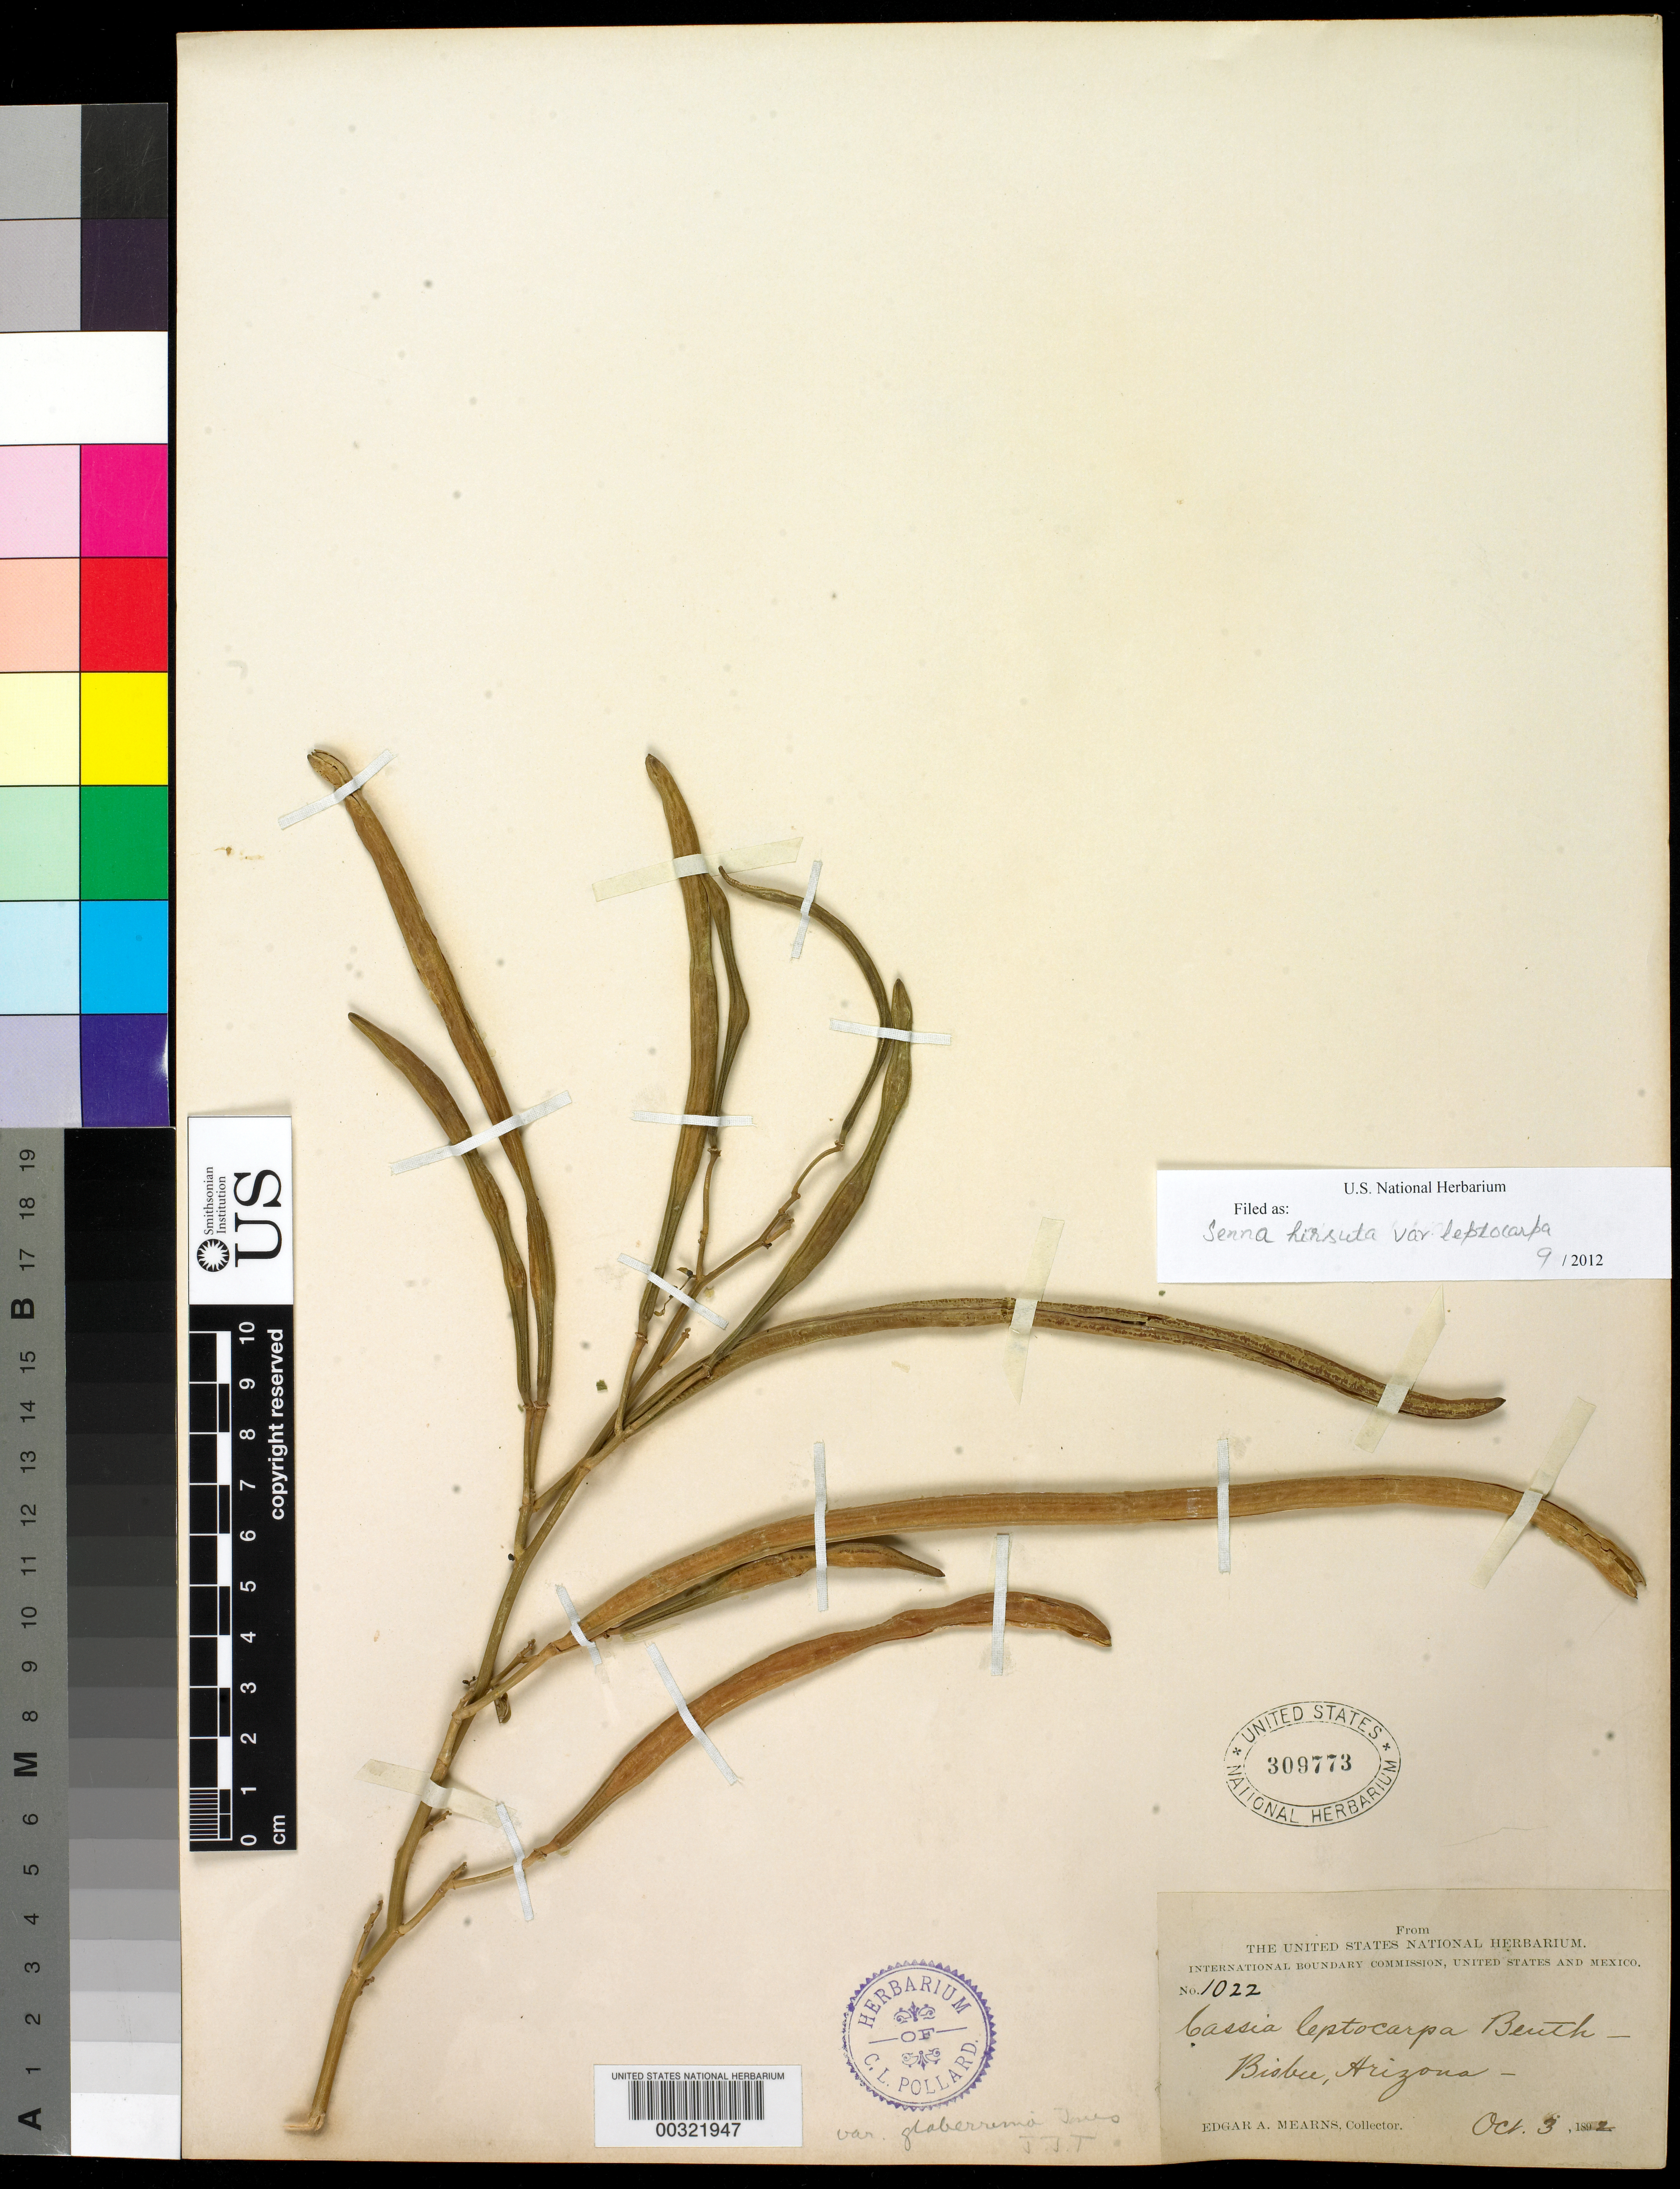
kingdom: Plantae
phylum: Tracheophyta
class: Magnoliopsida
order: Fabales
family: Fabaceae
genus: Senna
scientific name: Senna hirsuta var. leptocarpa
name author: (Benth.) H.S. Irwin & Barneby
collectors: E. A. Mearns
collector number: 1022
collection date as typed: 03 Oct 1892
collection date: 1892-10-03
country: Mexico / United States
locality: Mexican boundary line, S of Bisbee, Arizona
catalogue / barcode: US 309773